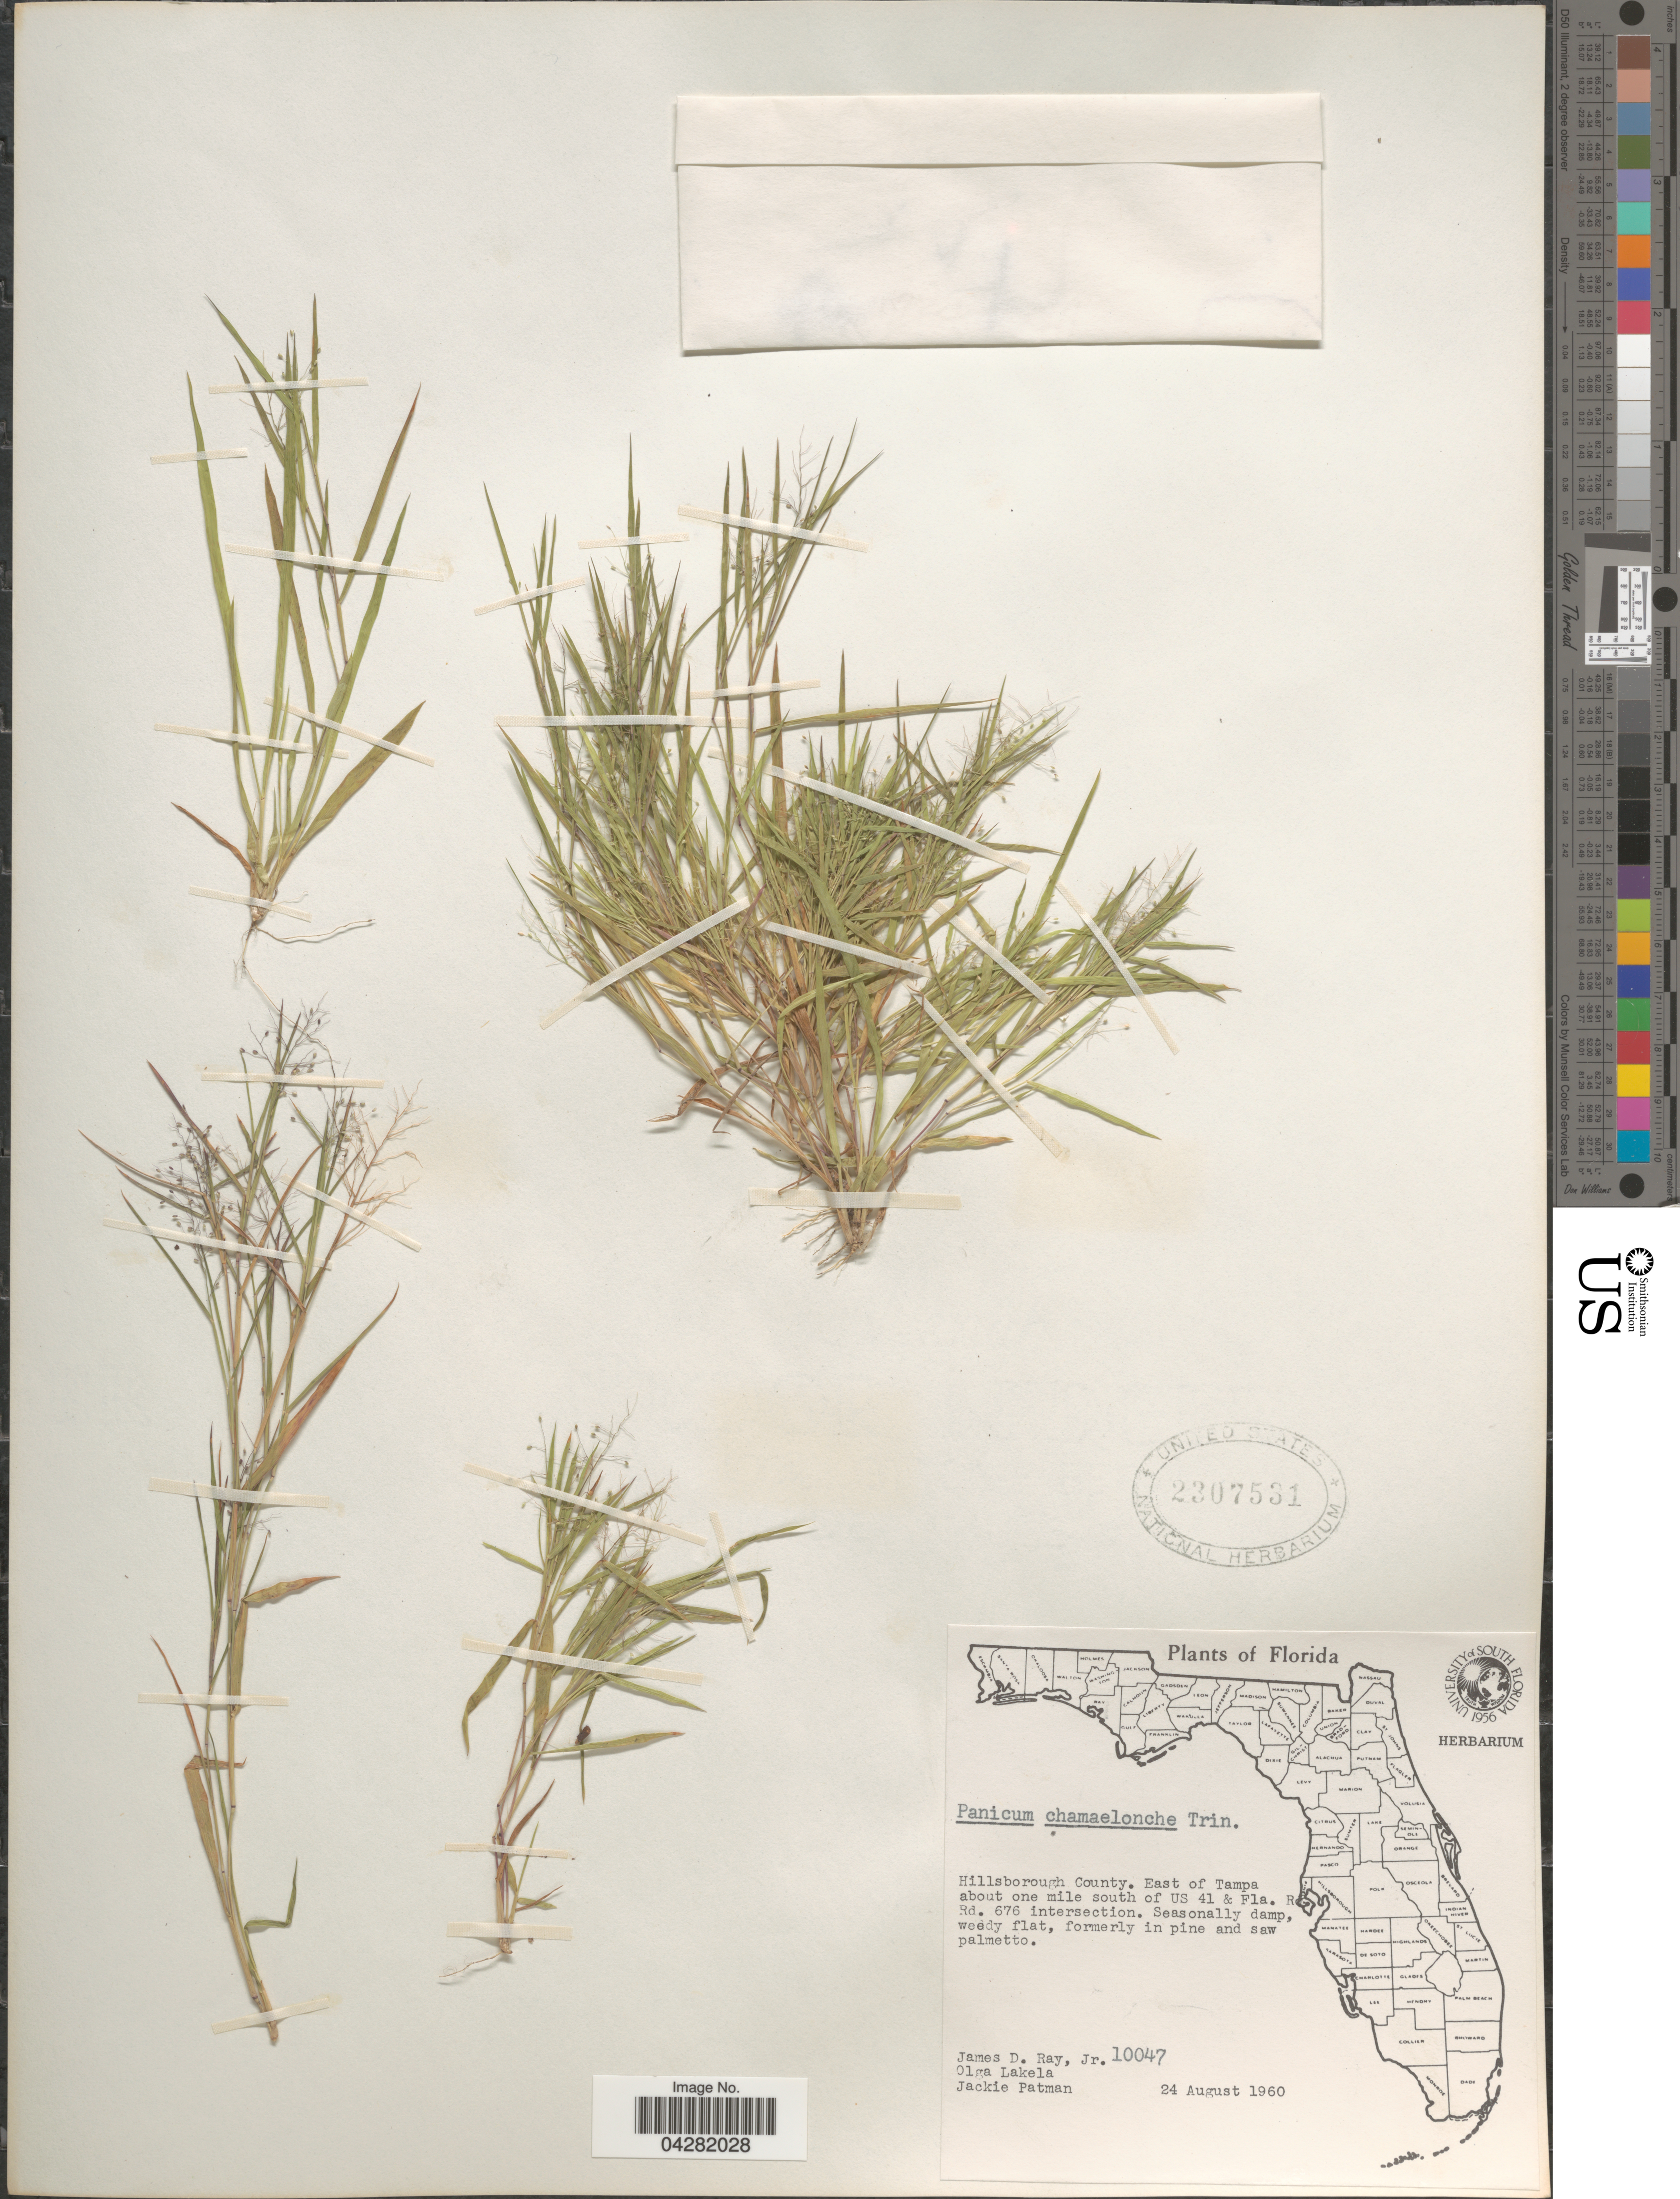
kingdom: Plantae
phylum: Tracheophyta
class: Liliopsida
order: Poales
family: Poaceae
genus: Dichanthelium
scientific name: Dichanthelium ensifolium var. ensifolium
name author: (Baldwin ex Elliot) Gould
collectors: J. D. Ray Jr., O. K. Lakela & J. Patman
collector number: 10047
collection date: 1960-08-24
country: United States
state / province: Florida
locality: Hillsborough County. East of Tampa about one mile south of US 41 & Fla. Rd. 676 intersection.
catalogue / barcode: US 2307531